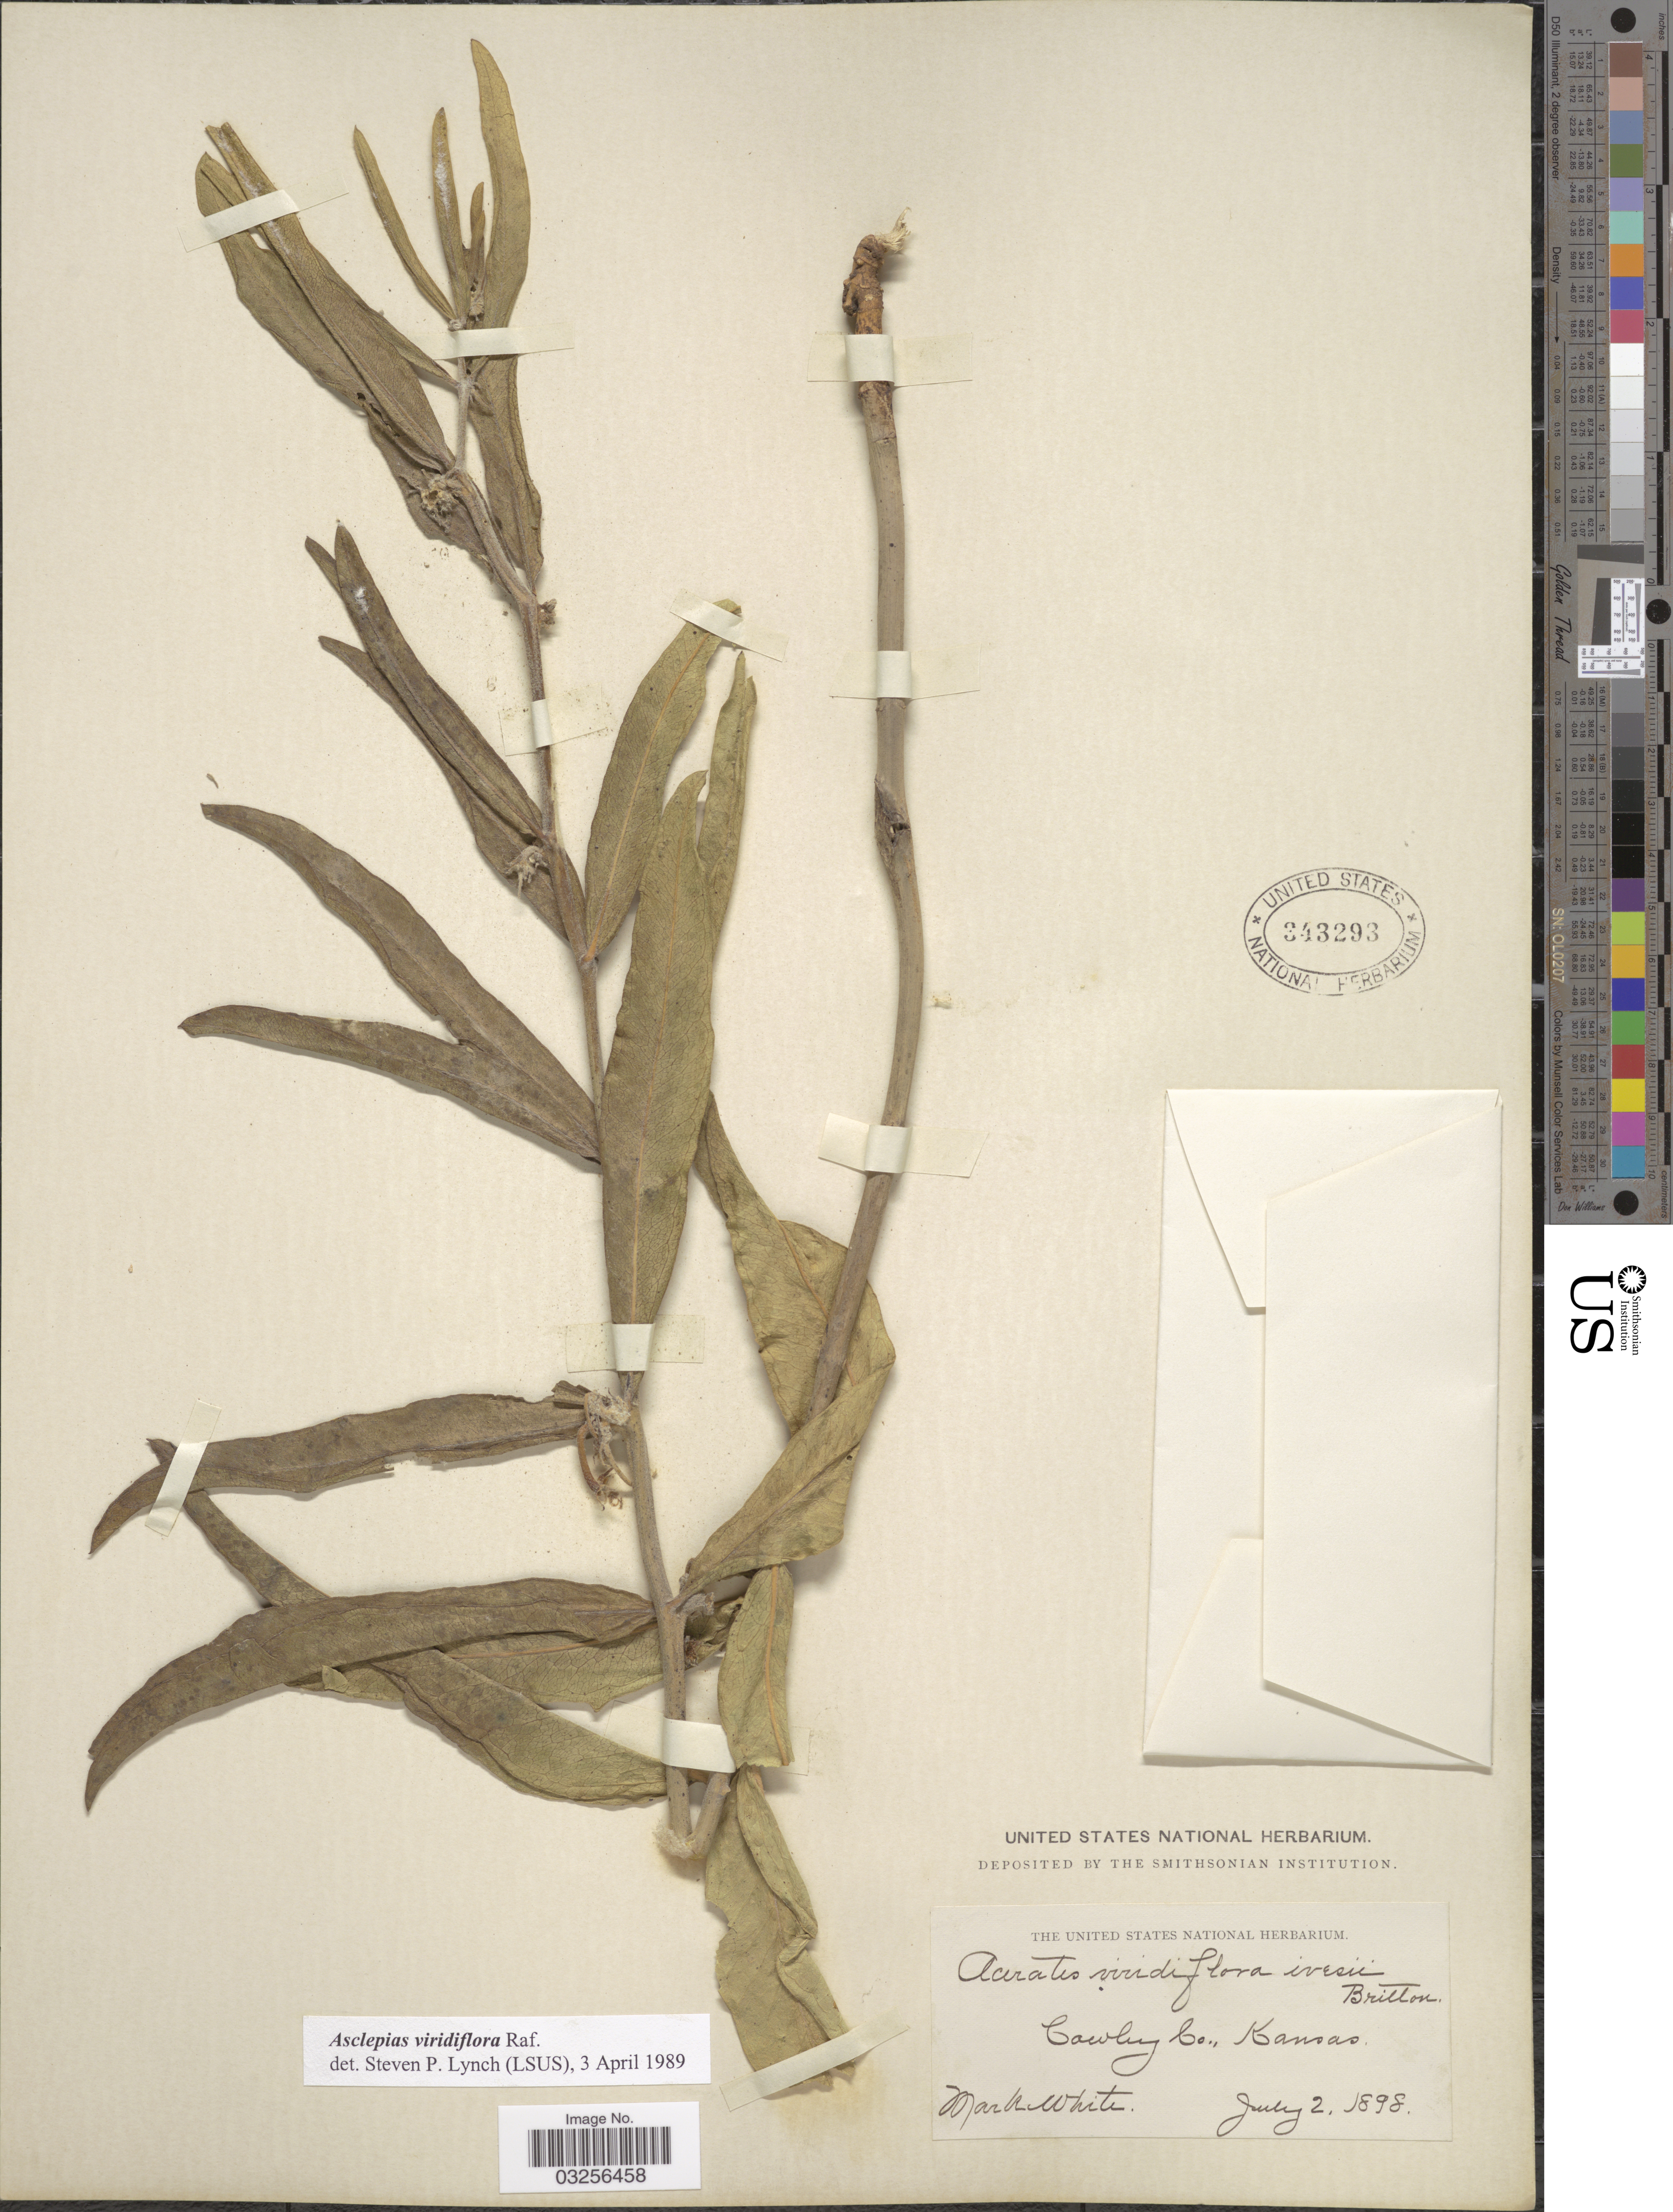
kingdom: Plantae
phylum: Tracheophyta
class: Magnoliopsida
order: Gentianales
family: Apocynaceae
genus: Asclepias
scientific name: Asclepias viridiflora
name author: Raf.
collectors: M. White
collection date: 1898-07-02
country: United States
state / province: Kansas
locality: Cowley Co.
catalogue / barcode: US 343293